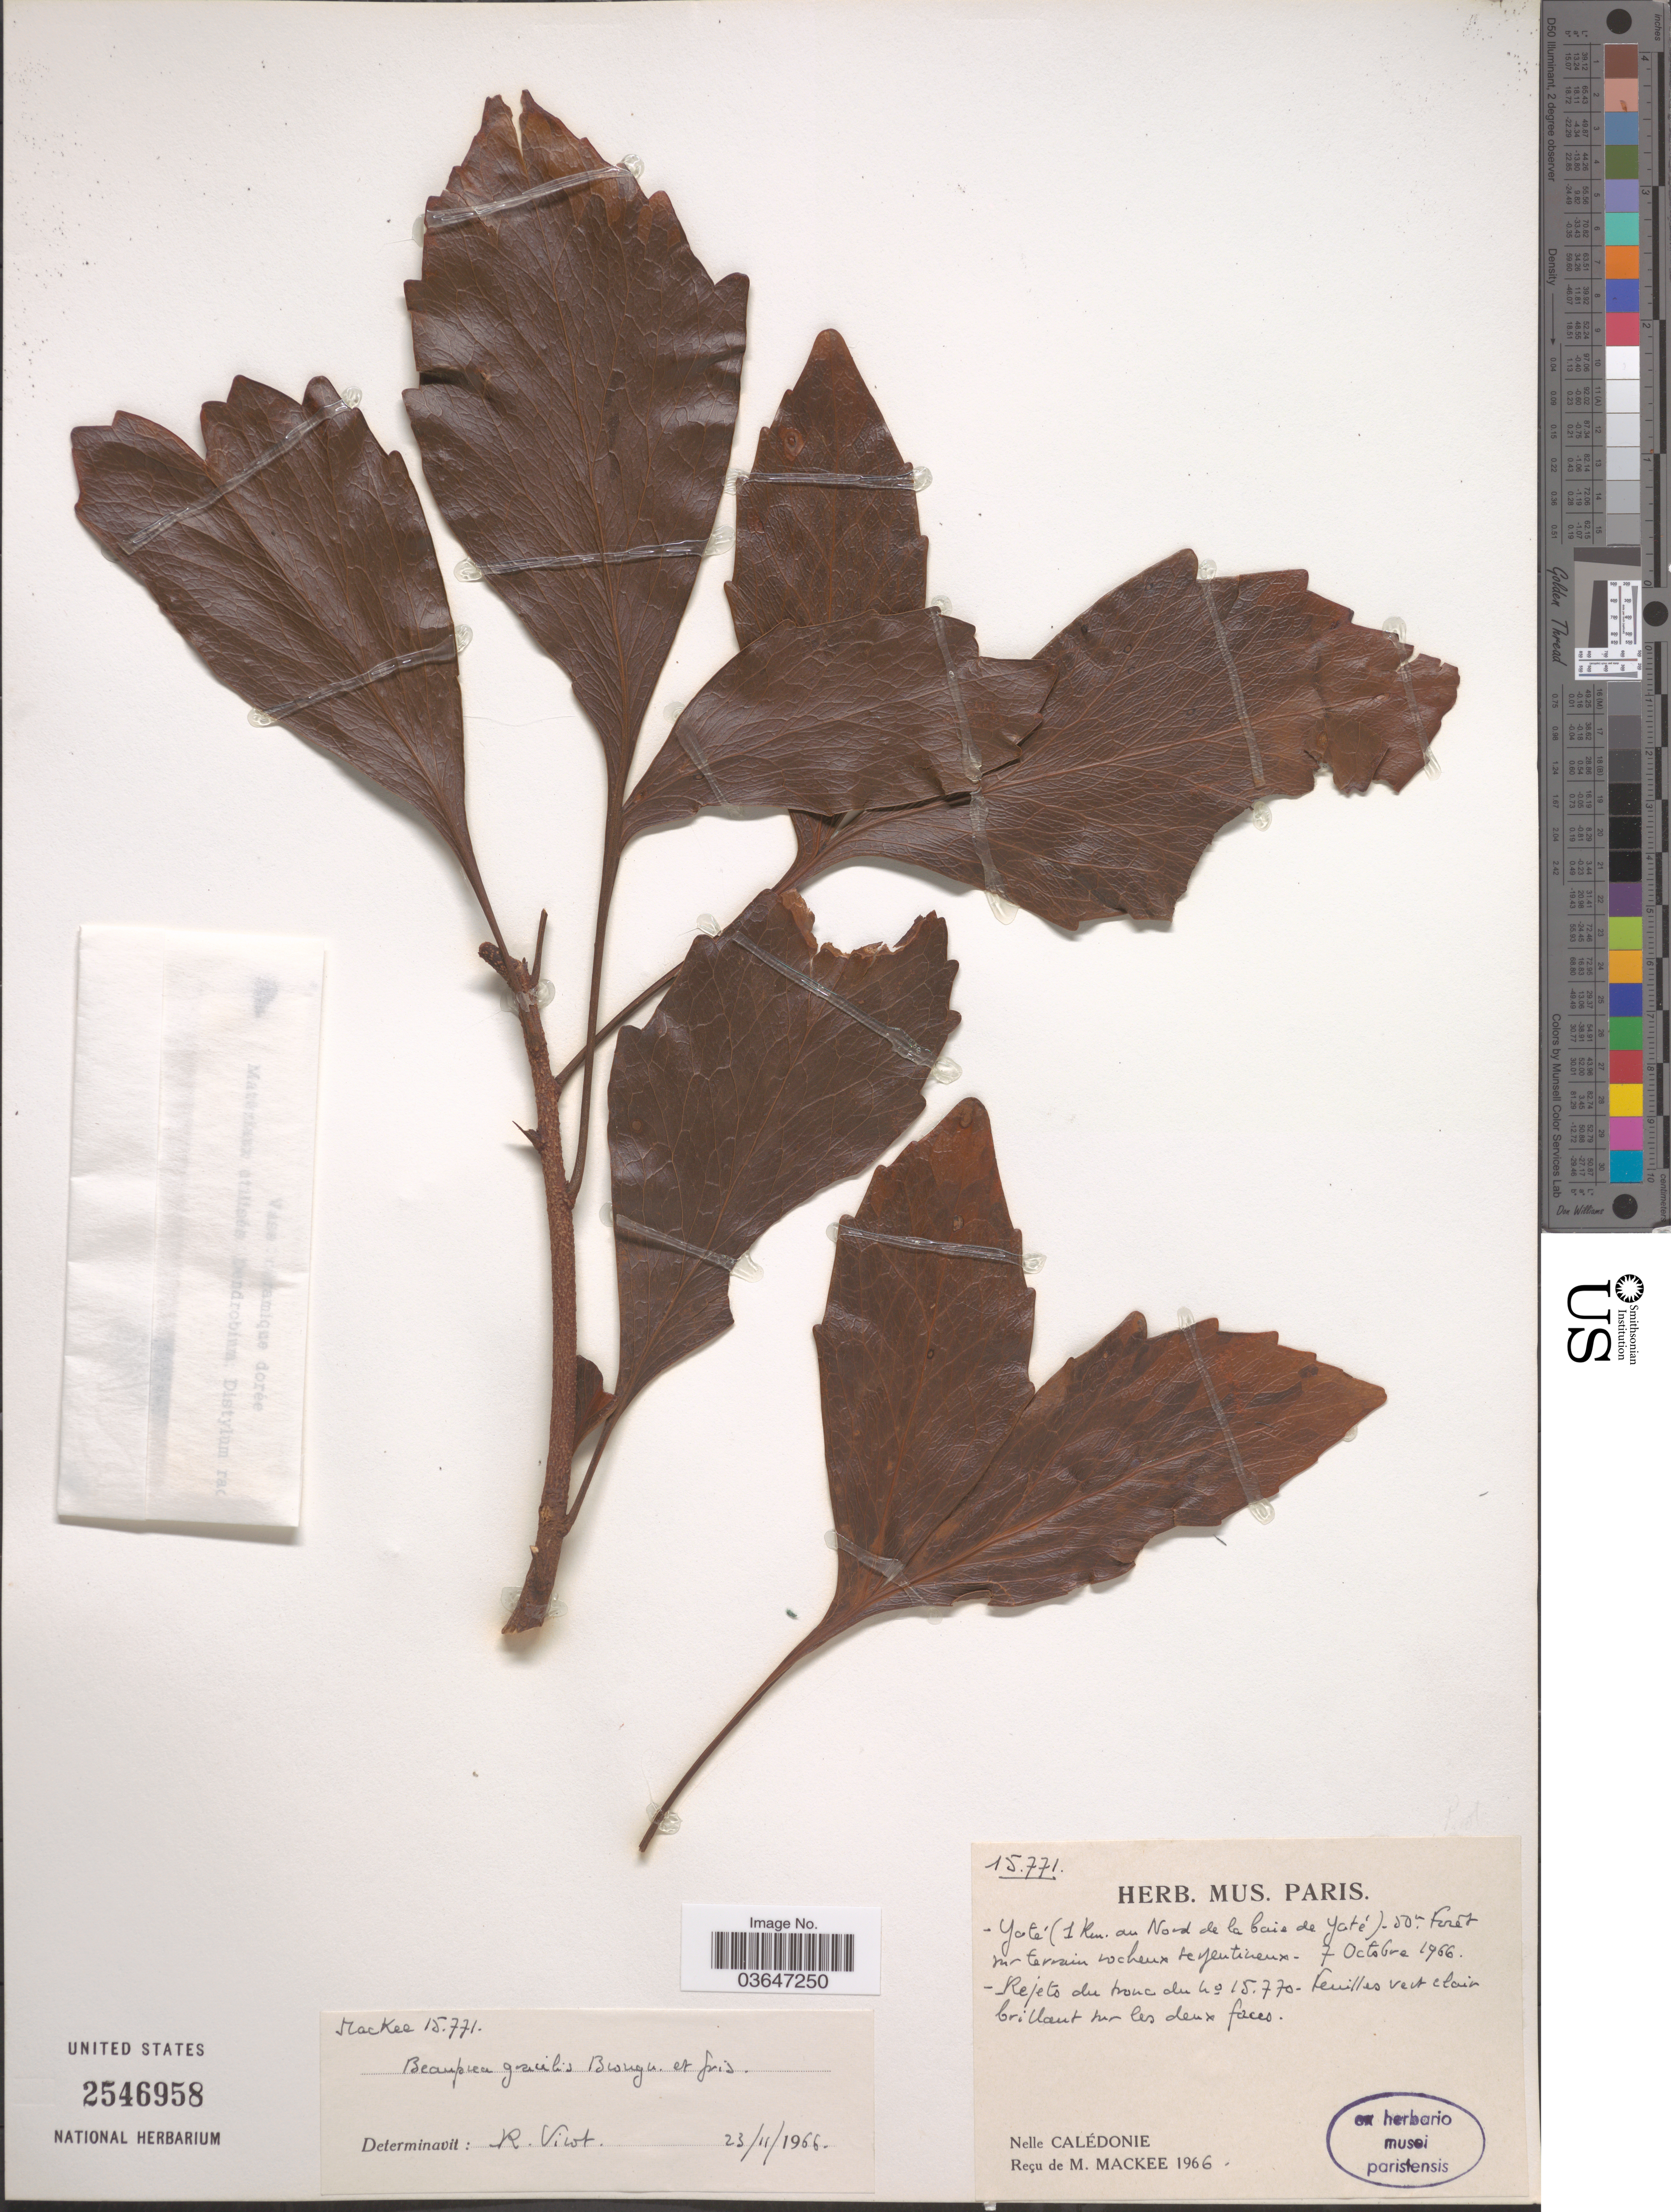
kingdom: Plantae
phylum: Tracheophyta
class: Magnoliopsida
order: Proteales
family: Proteaceae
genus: Beauprea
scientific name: Beauprea gracilis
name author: Brongn. & Gris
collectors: M. Mackee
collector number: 15771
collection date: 1966-10-07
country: New Caledonia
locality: Yaté (1 Km. au Nord de la Gaie de Yaté).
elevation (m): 50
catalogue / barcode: US 2546958